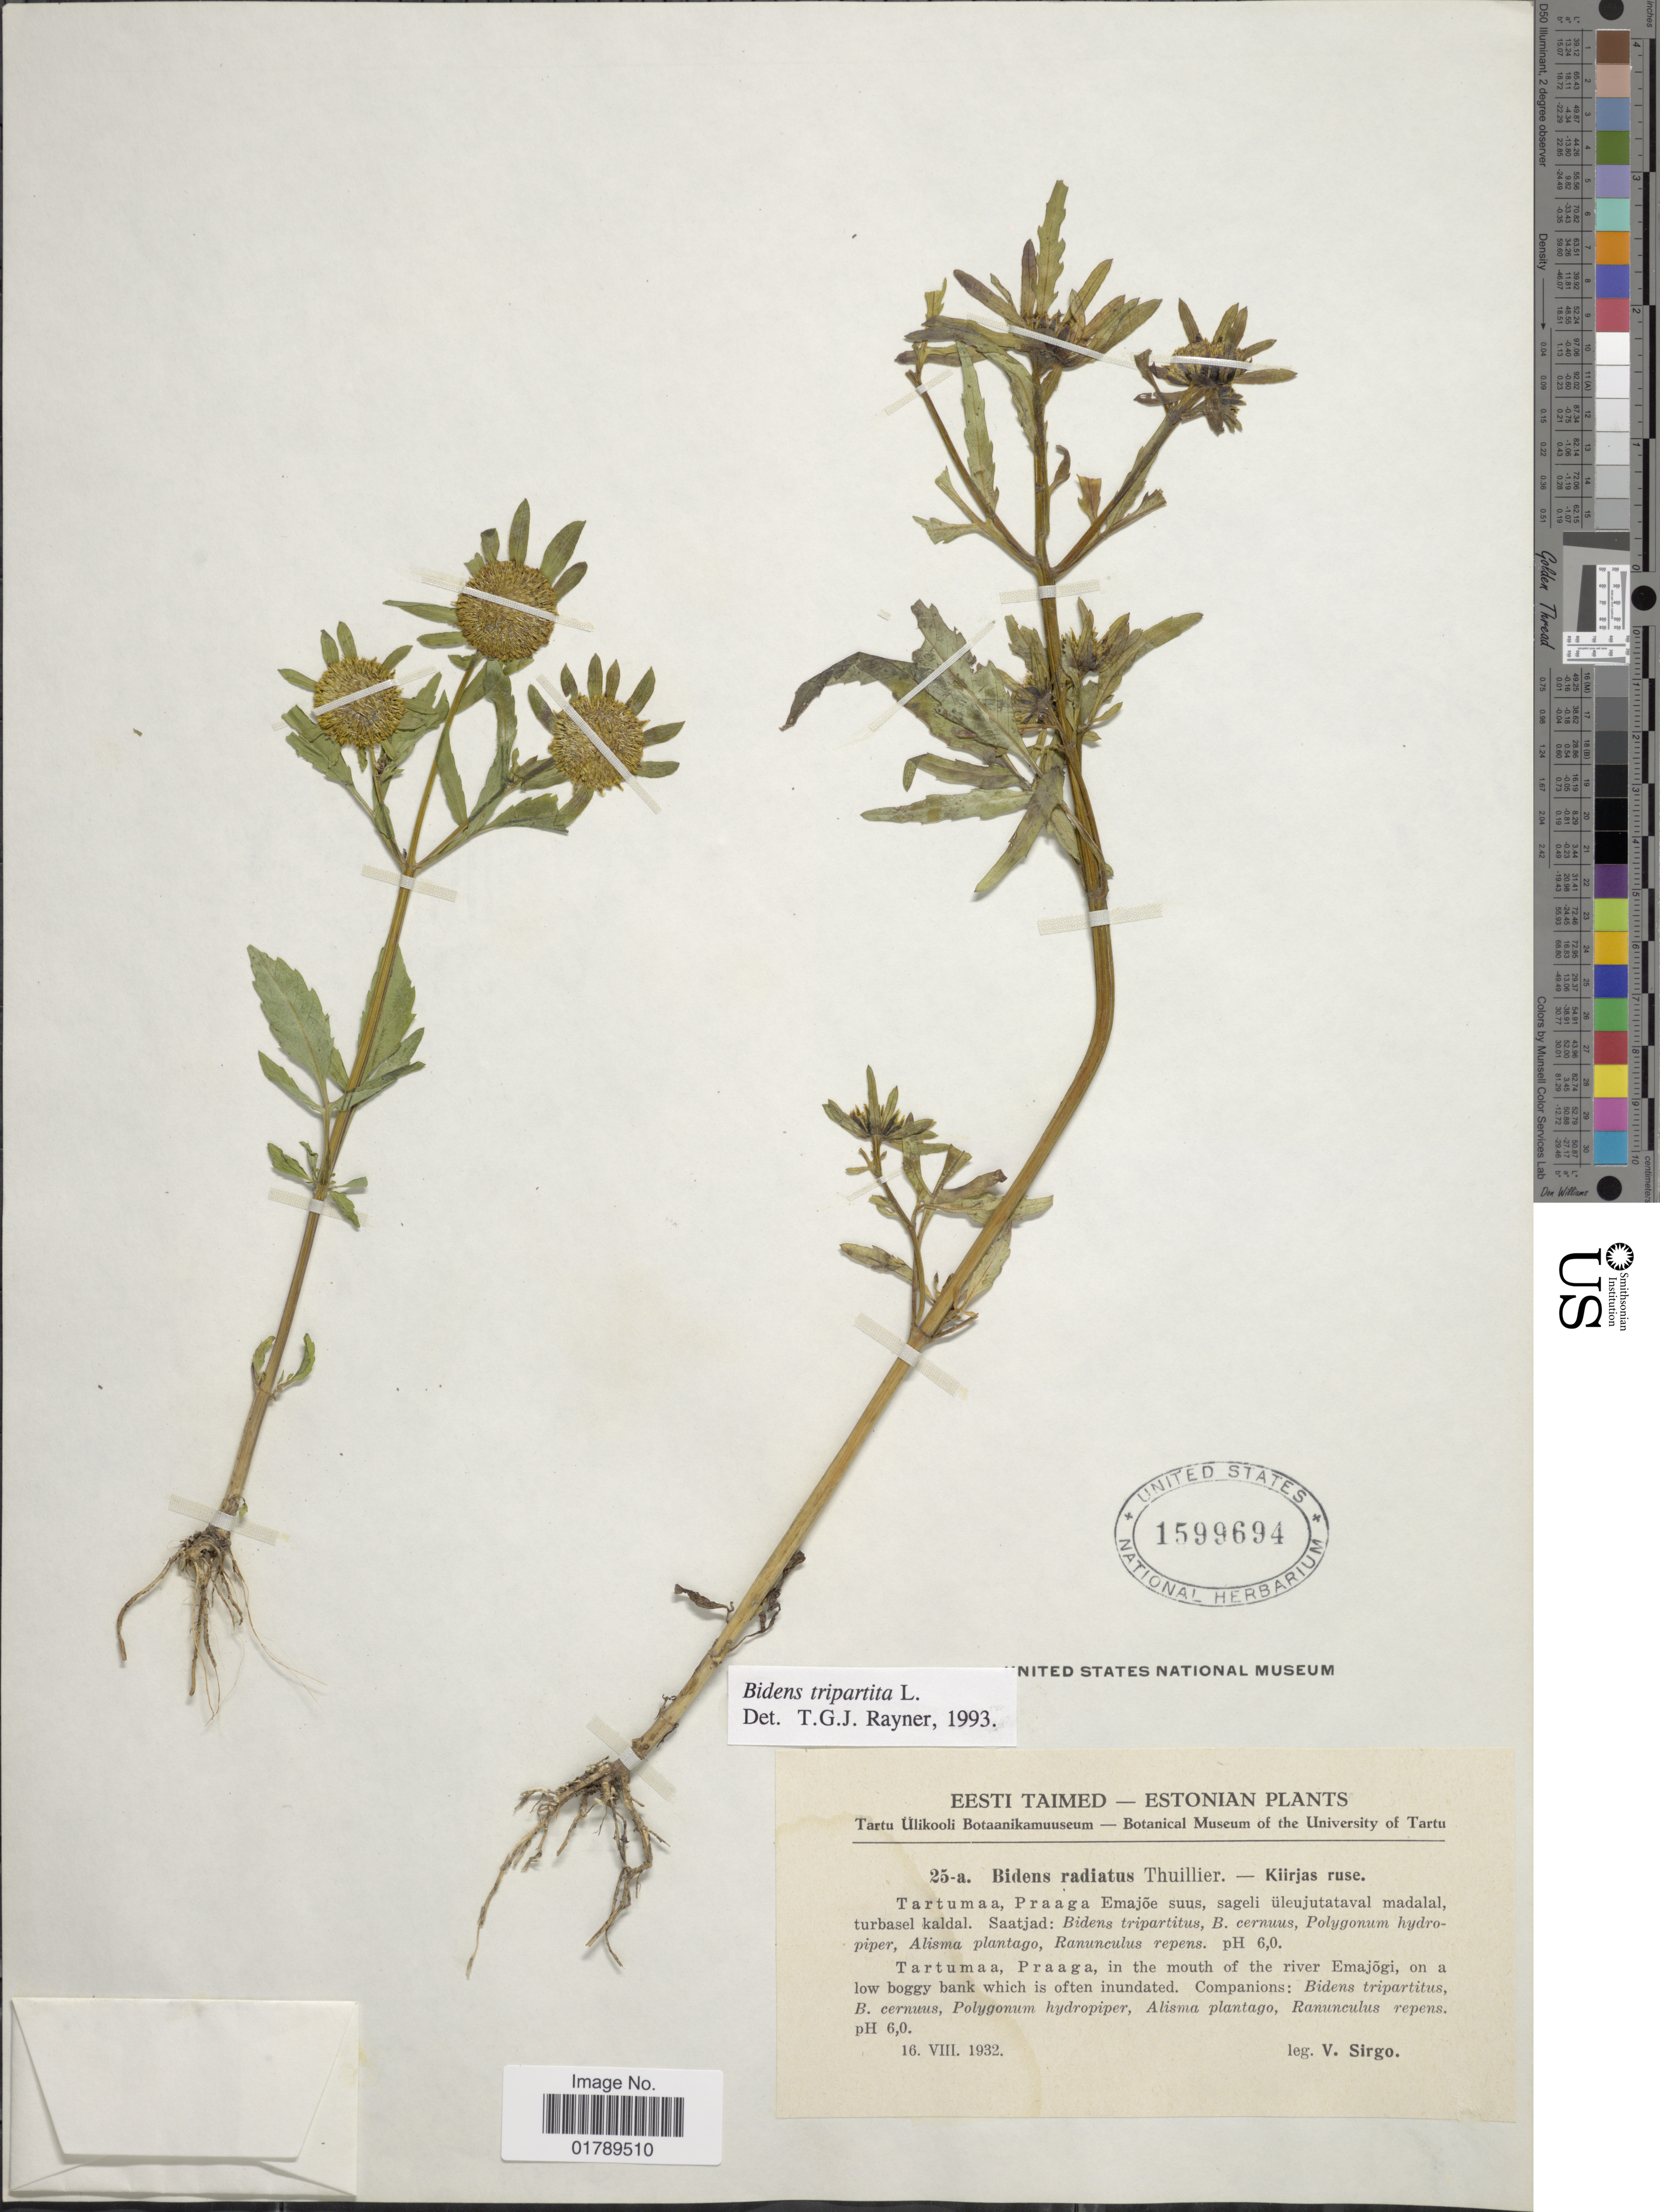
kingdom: Plantae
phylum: Tracheophyta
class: Magnoliopsida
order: Asterales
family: Asteraceae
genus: Bidens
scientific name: Bidens tripartita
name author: L.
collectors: V. Sirgo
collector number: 25-a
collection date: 1932-08-16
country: Estonia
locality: Tartumaa, Praaga, in the mouth of the river Emajogi, on a low boggy bank which is often inundated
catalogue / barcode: US 1599694